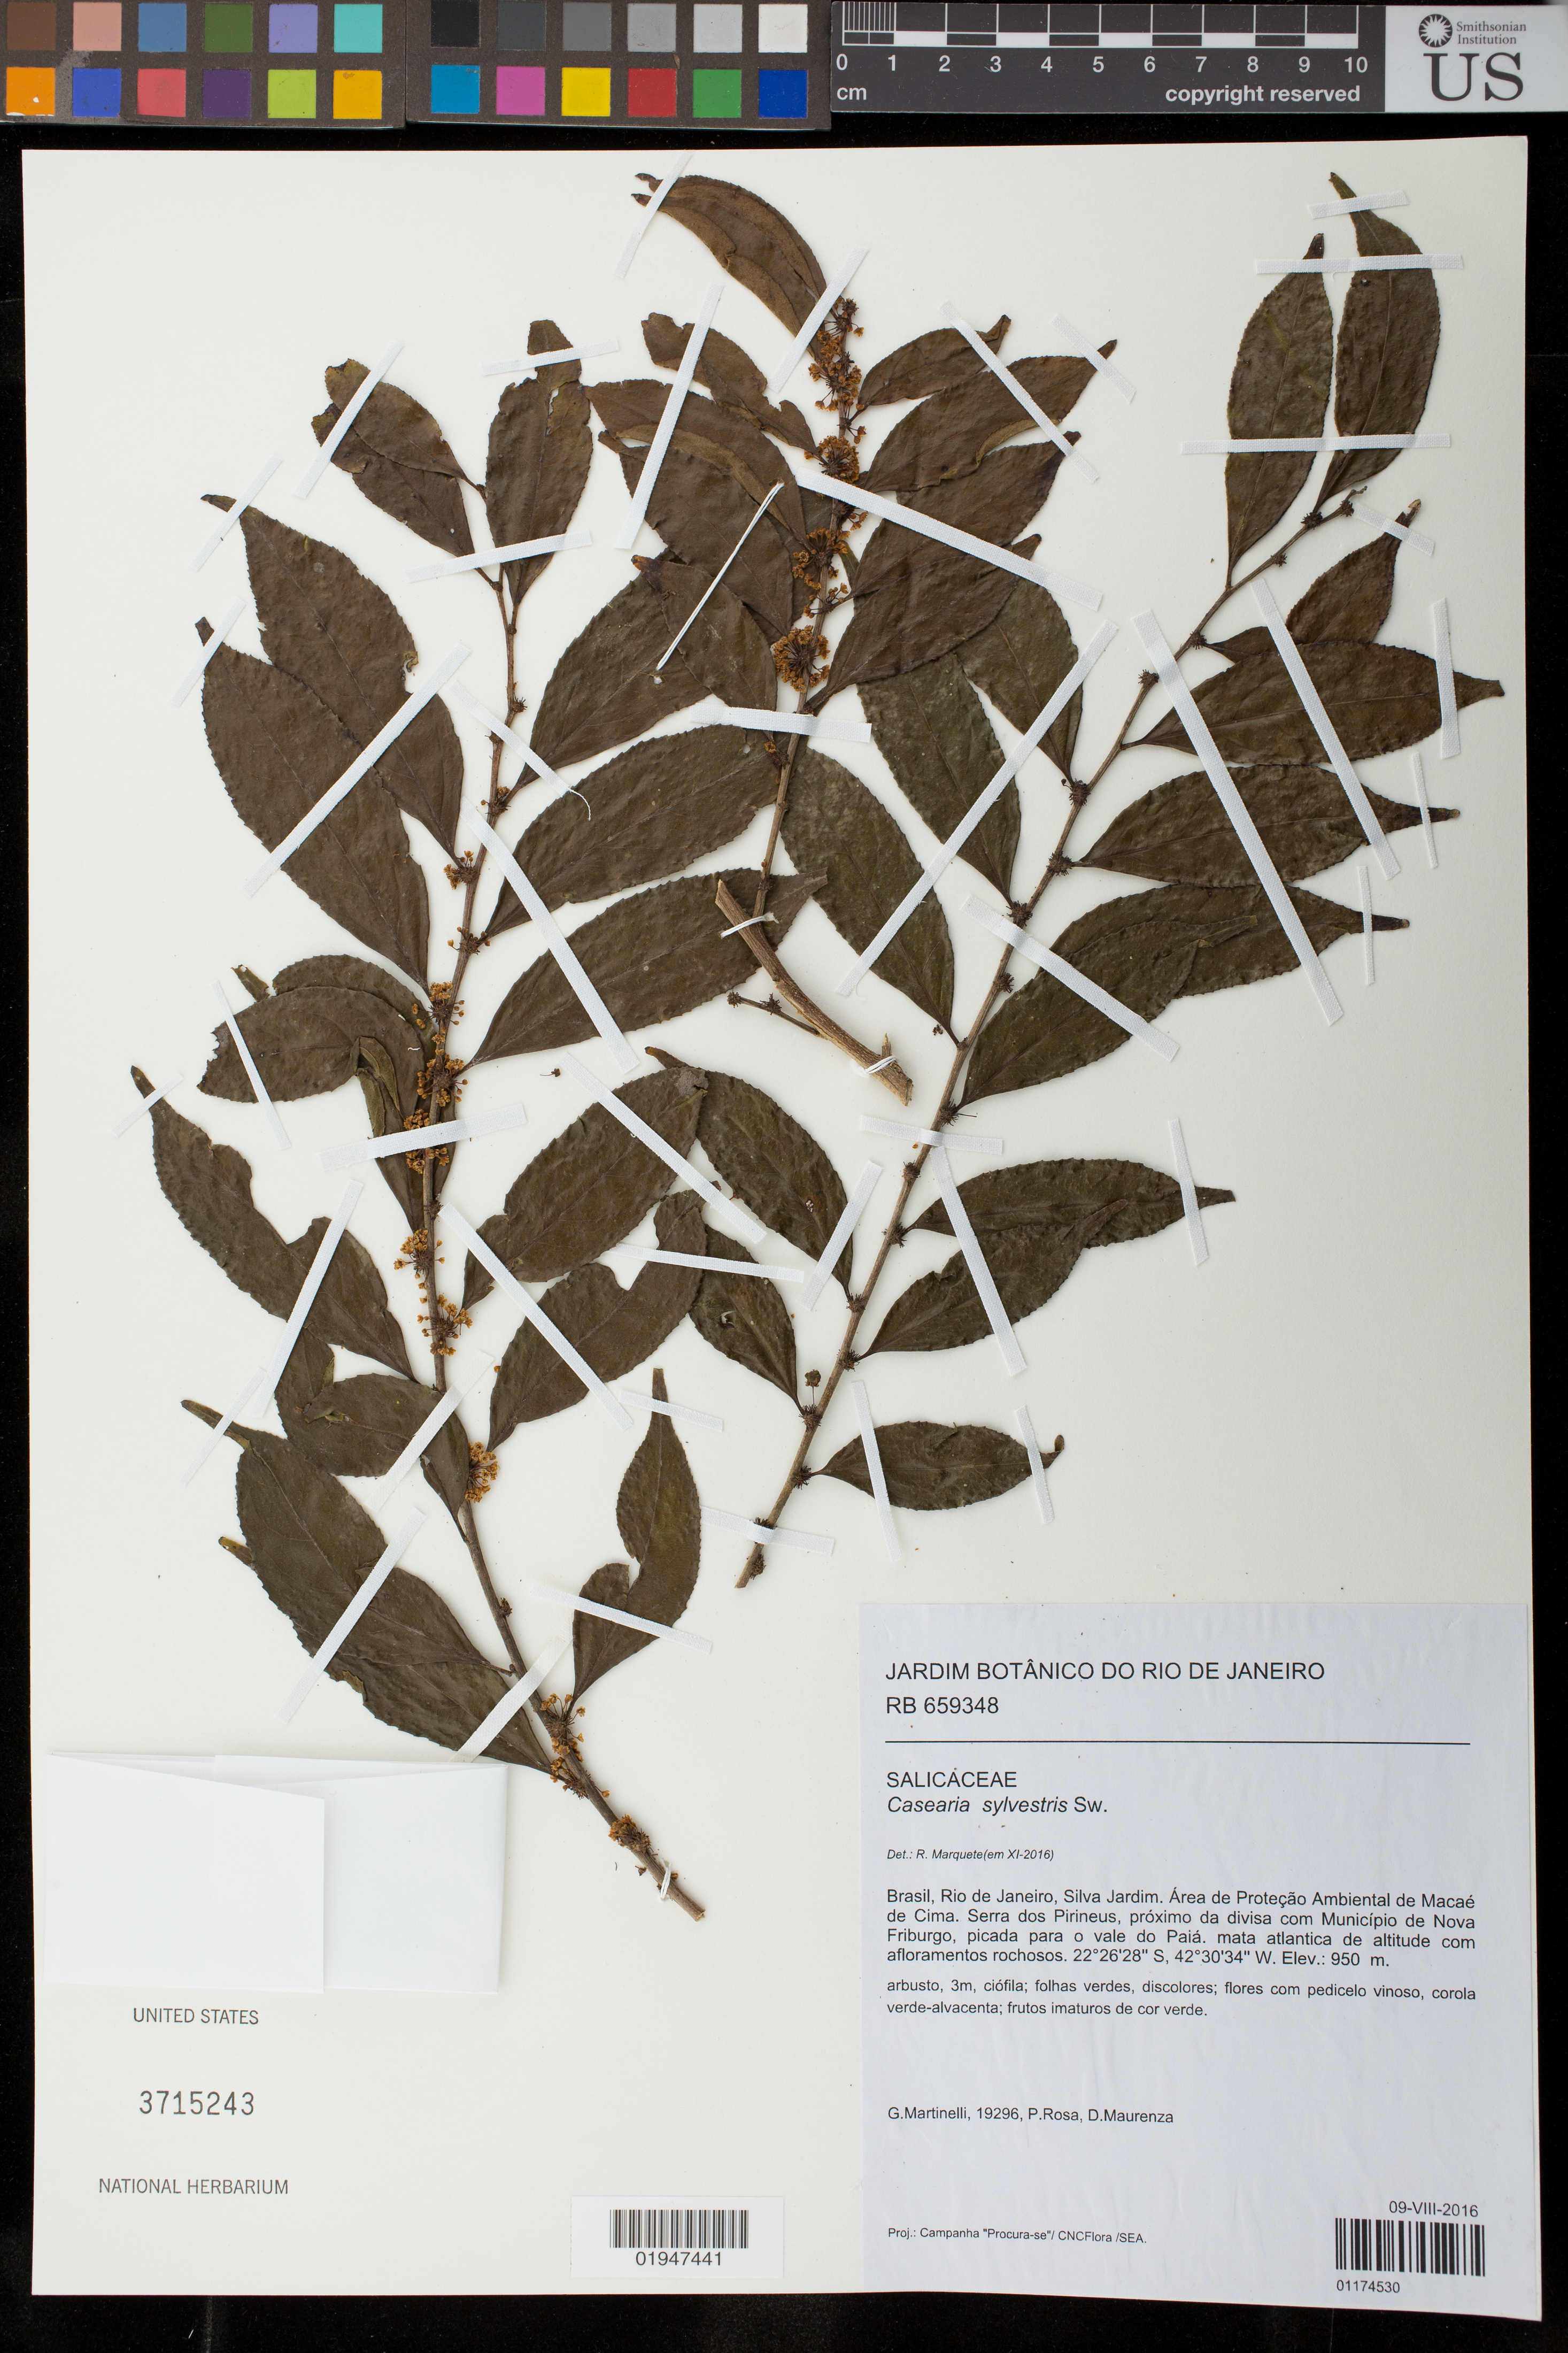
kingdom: Plantae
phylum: Tracheophyta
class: Magnoliopsida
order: Malpighiales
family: Salicaceae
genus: Casearia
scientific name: Casearia sylvestris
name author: Sw.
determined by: Marquete, R.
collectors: G. Martinelli, P. Rosa & D. Maurenza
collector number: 19296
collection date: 2015-08-09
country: Brazil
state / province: Rio de Janeiro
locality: Silva Jardim. Área de Proteção Ambiental de Macaé de Cima. Serra dos Pirineus, próximo da divisa com Município de Nova Fiburgo, picada para o vale do Paiá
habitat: Mata Atlantica de altitude com afloramentos rochosos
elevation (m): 950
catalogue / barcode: US 3715243